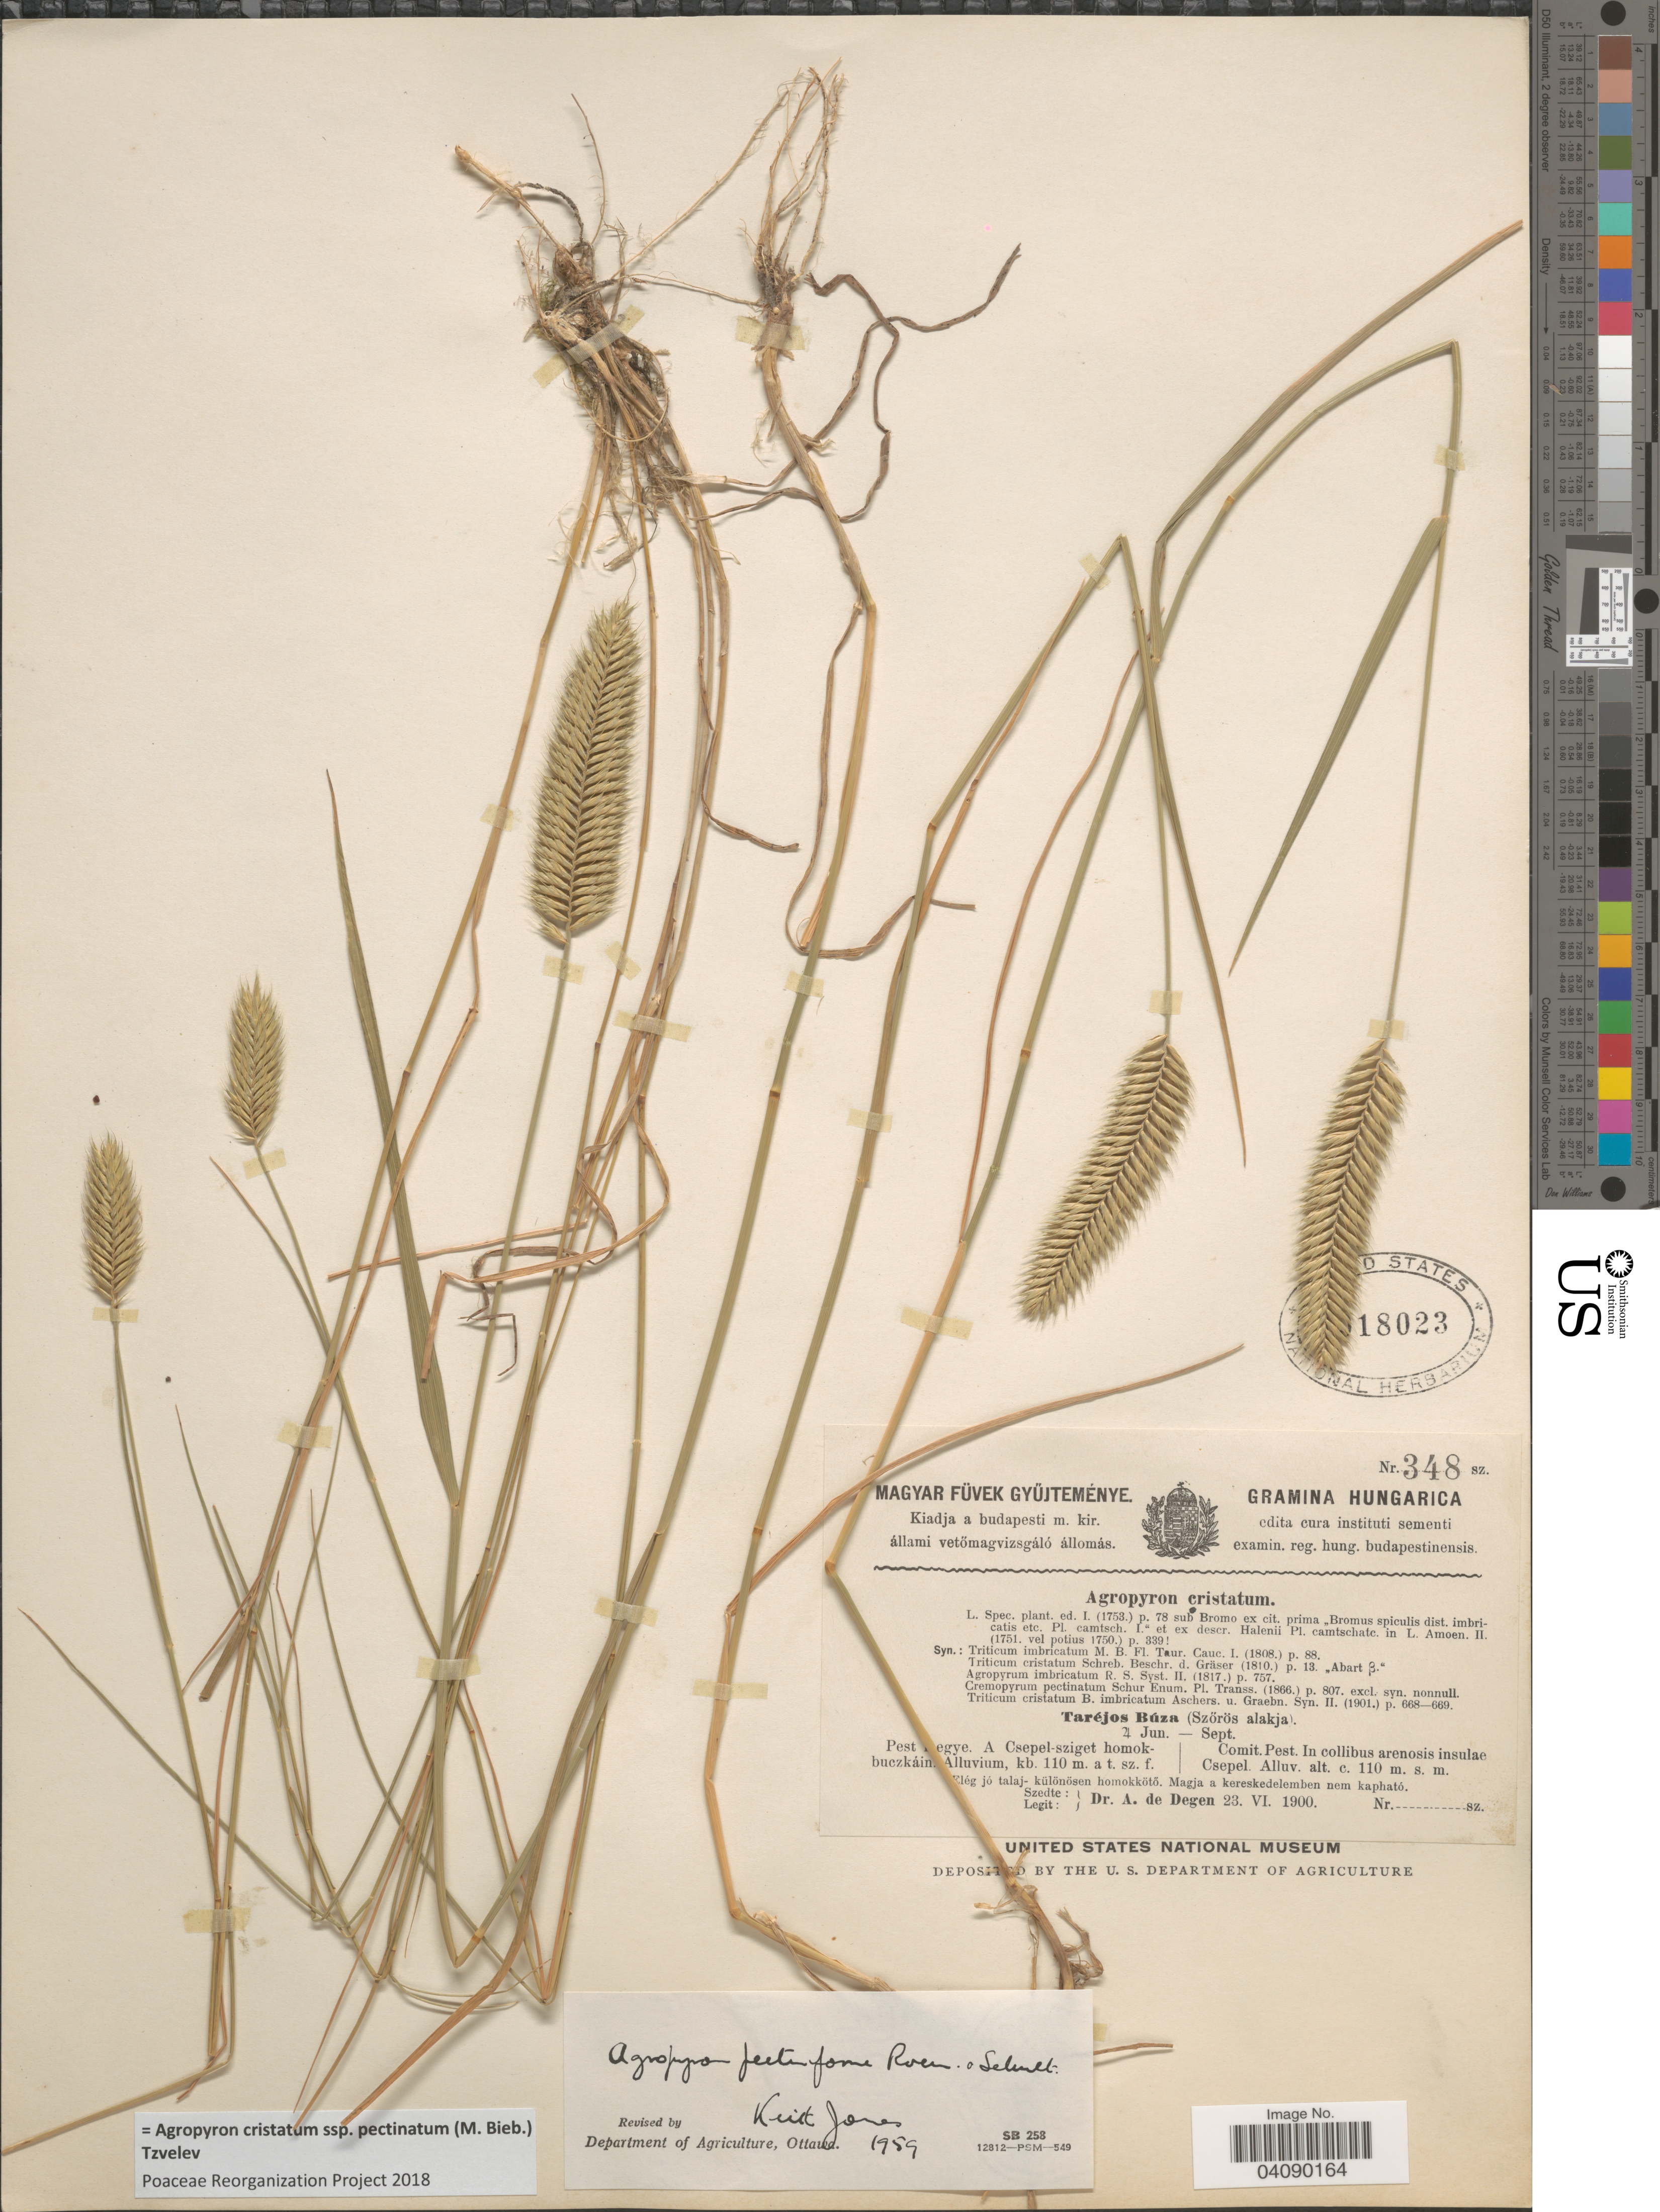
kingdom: Plantae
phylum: Tracheophyta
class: Liliopsida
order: Poales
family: Poaceae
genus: Agropyron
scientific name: Agropyron cristatum subsp. pectinatum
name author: (M. Bieb.) Tzvelev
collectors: A. Degen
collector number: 348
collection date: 1900-06-23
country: Hungary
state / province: Pest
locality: Hungarica. Comit. Pest. In collibus arenosis insulae Csepel. Alluv.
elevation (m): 110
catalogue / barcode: US 18023